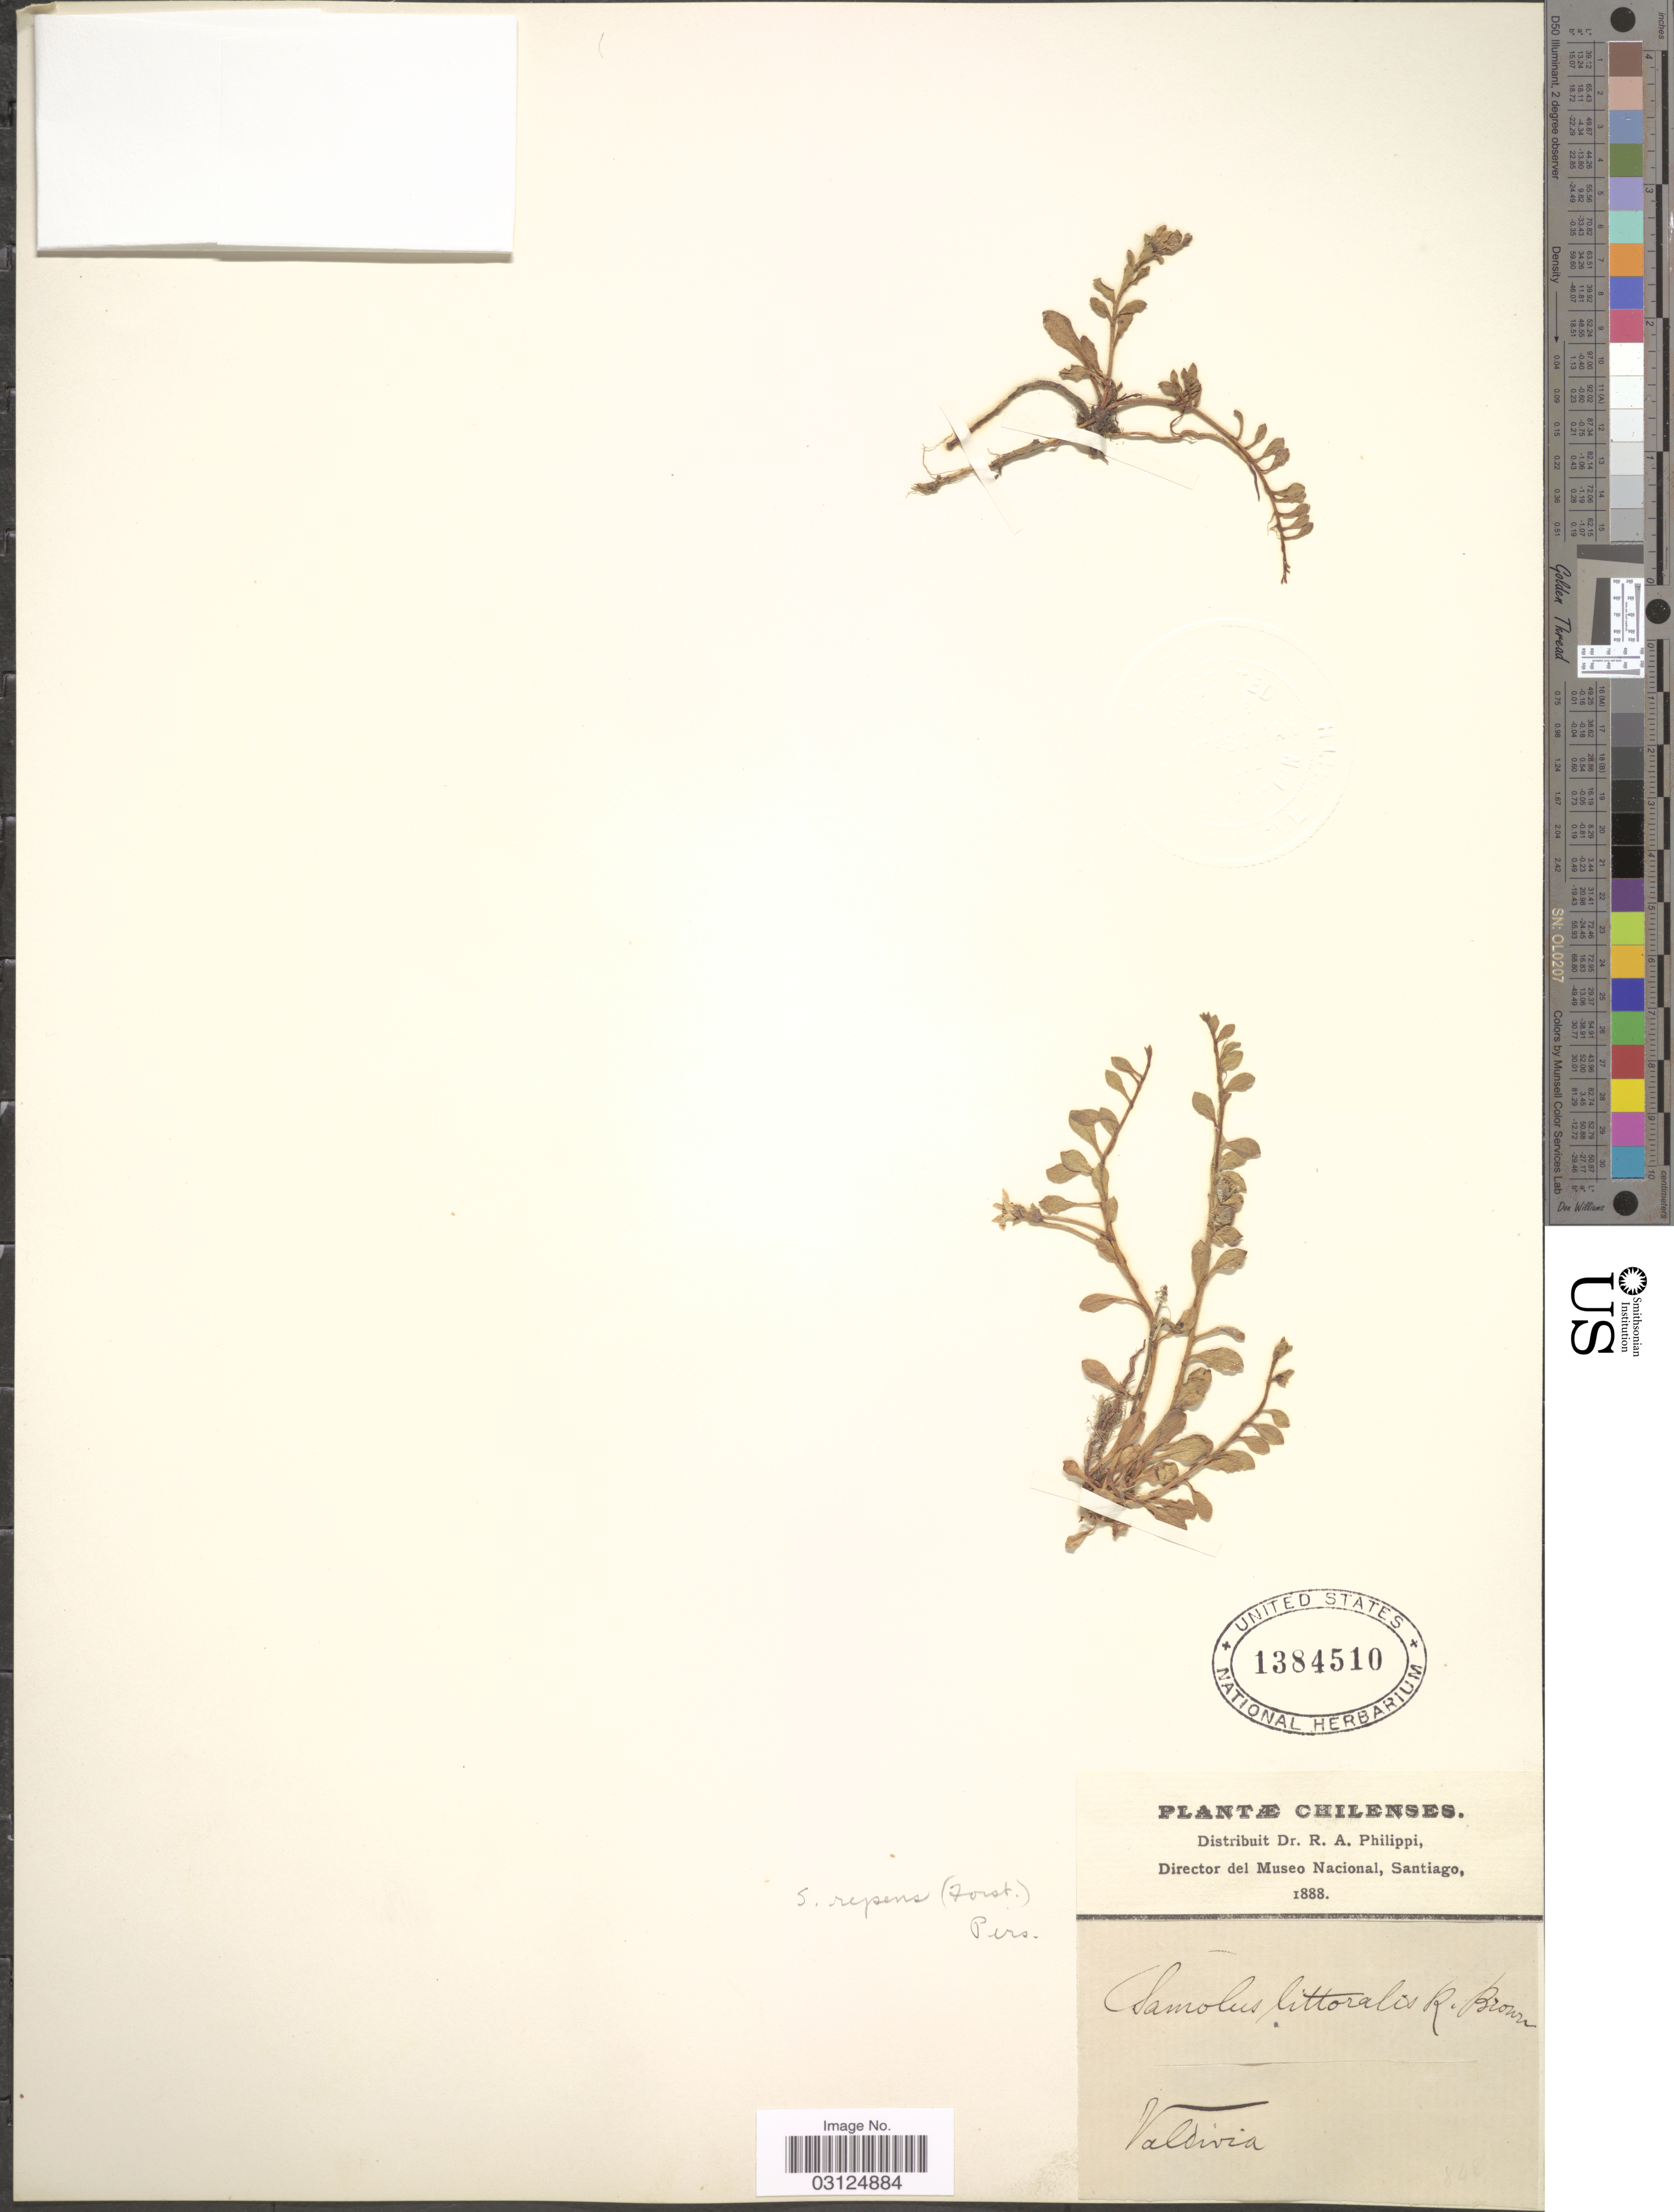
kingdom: Plantae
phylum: Tracheophyta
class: Magnoliopsida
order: Ericales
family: Primulaceae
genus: Samolus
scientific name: Samolus repens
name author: (J.R. Forst. & G. Forst.) Pers.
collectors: R. A. Philippi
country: Chile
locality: Valdivia.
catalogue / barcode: US 1384510